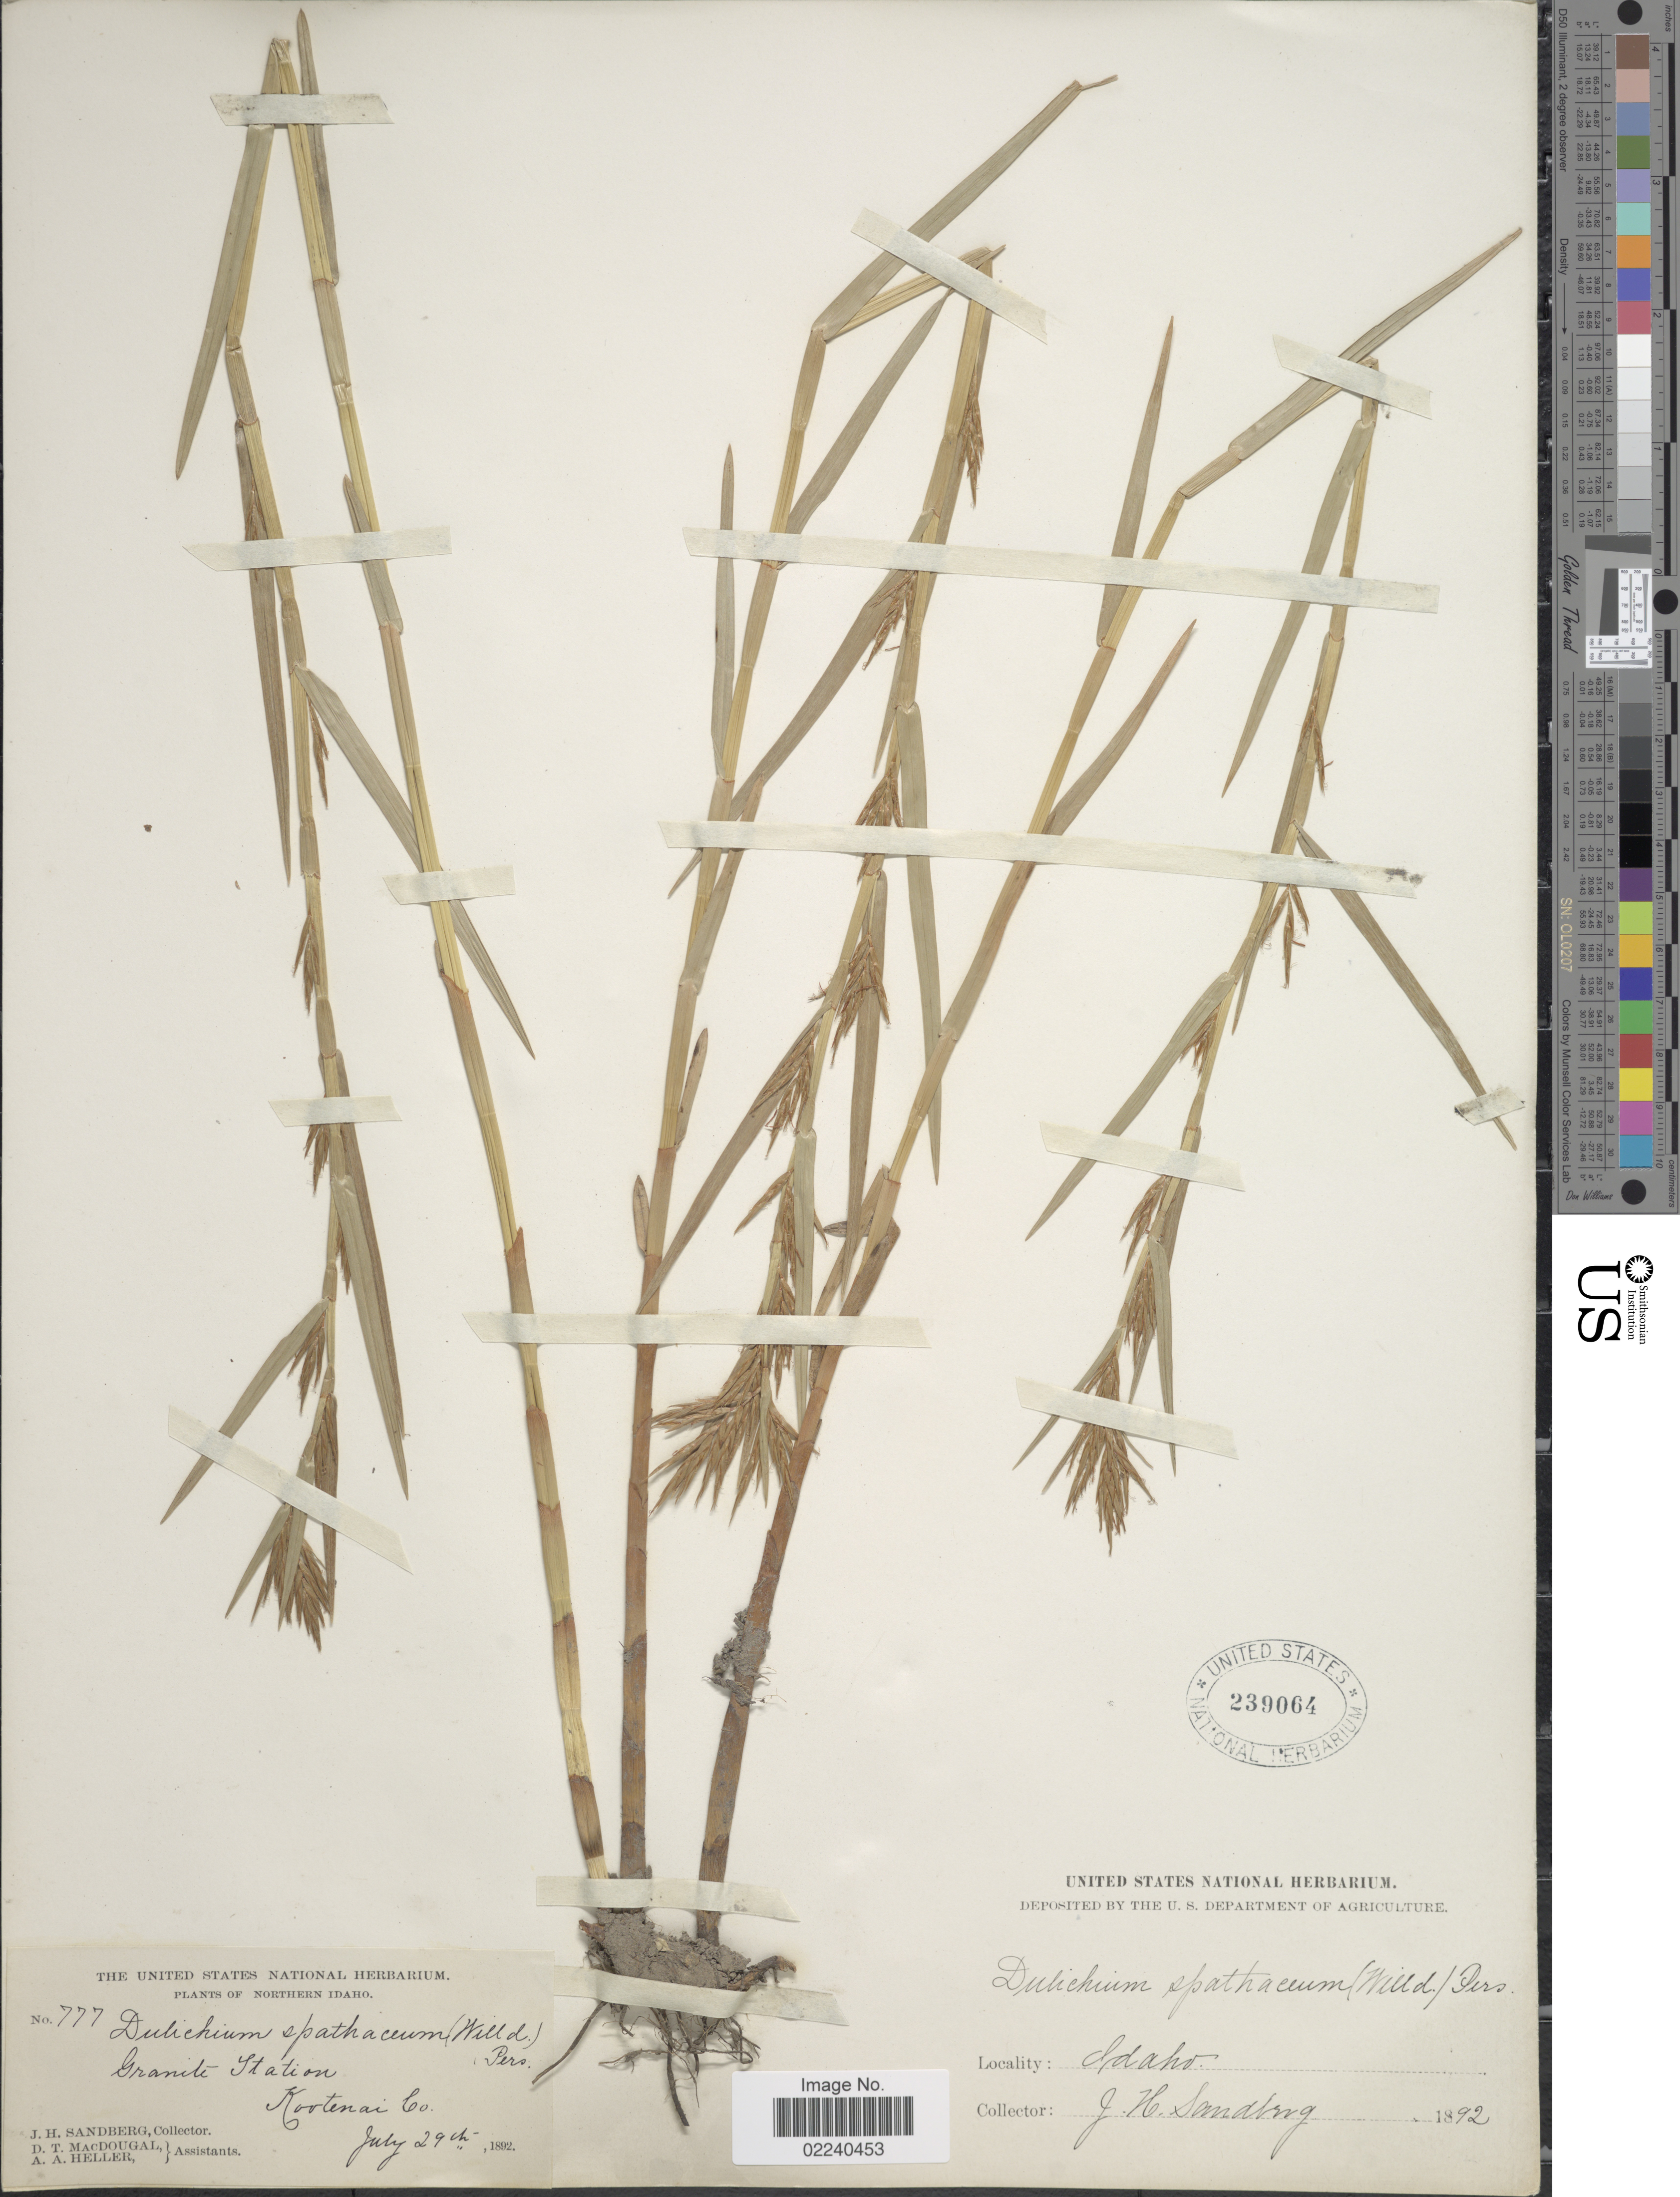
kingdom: Plantae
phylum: Tracheophyta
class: Liliopsida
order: Poales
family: Cyperaceae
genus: Dulichium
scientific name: Dulichium arundinaceum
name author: (L.) Britton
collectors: J. H. Sandberg, D. T. MacDougal & A. A. Heller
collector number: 777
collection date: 1892-07-29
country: United States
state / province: Idaho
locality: Northern Idaho, Granite Station, Kootenai Co.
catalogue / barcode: US 239064